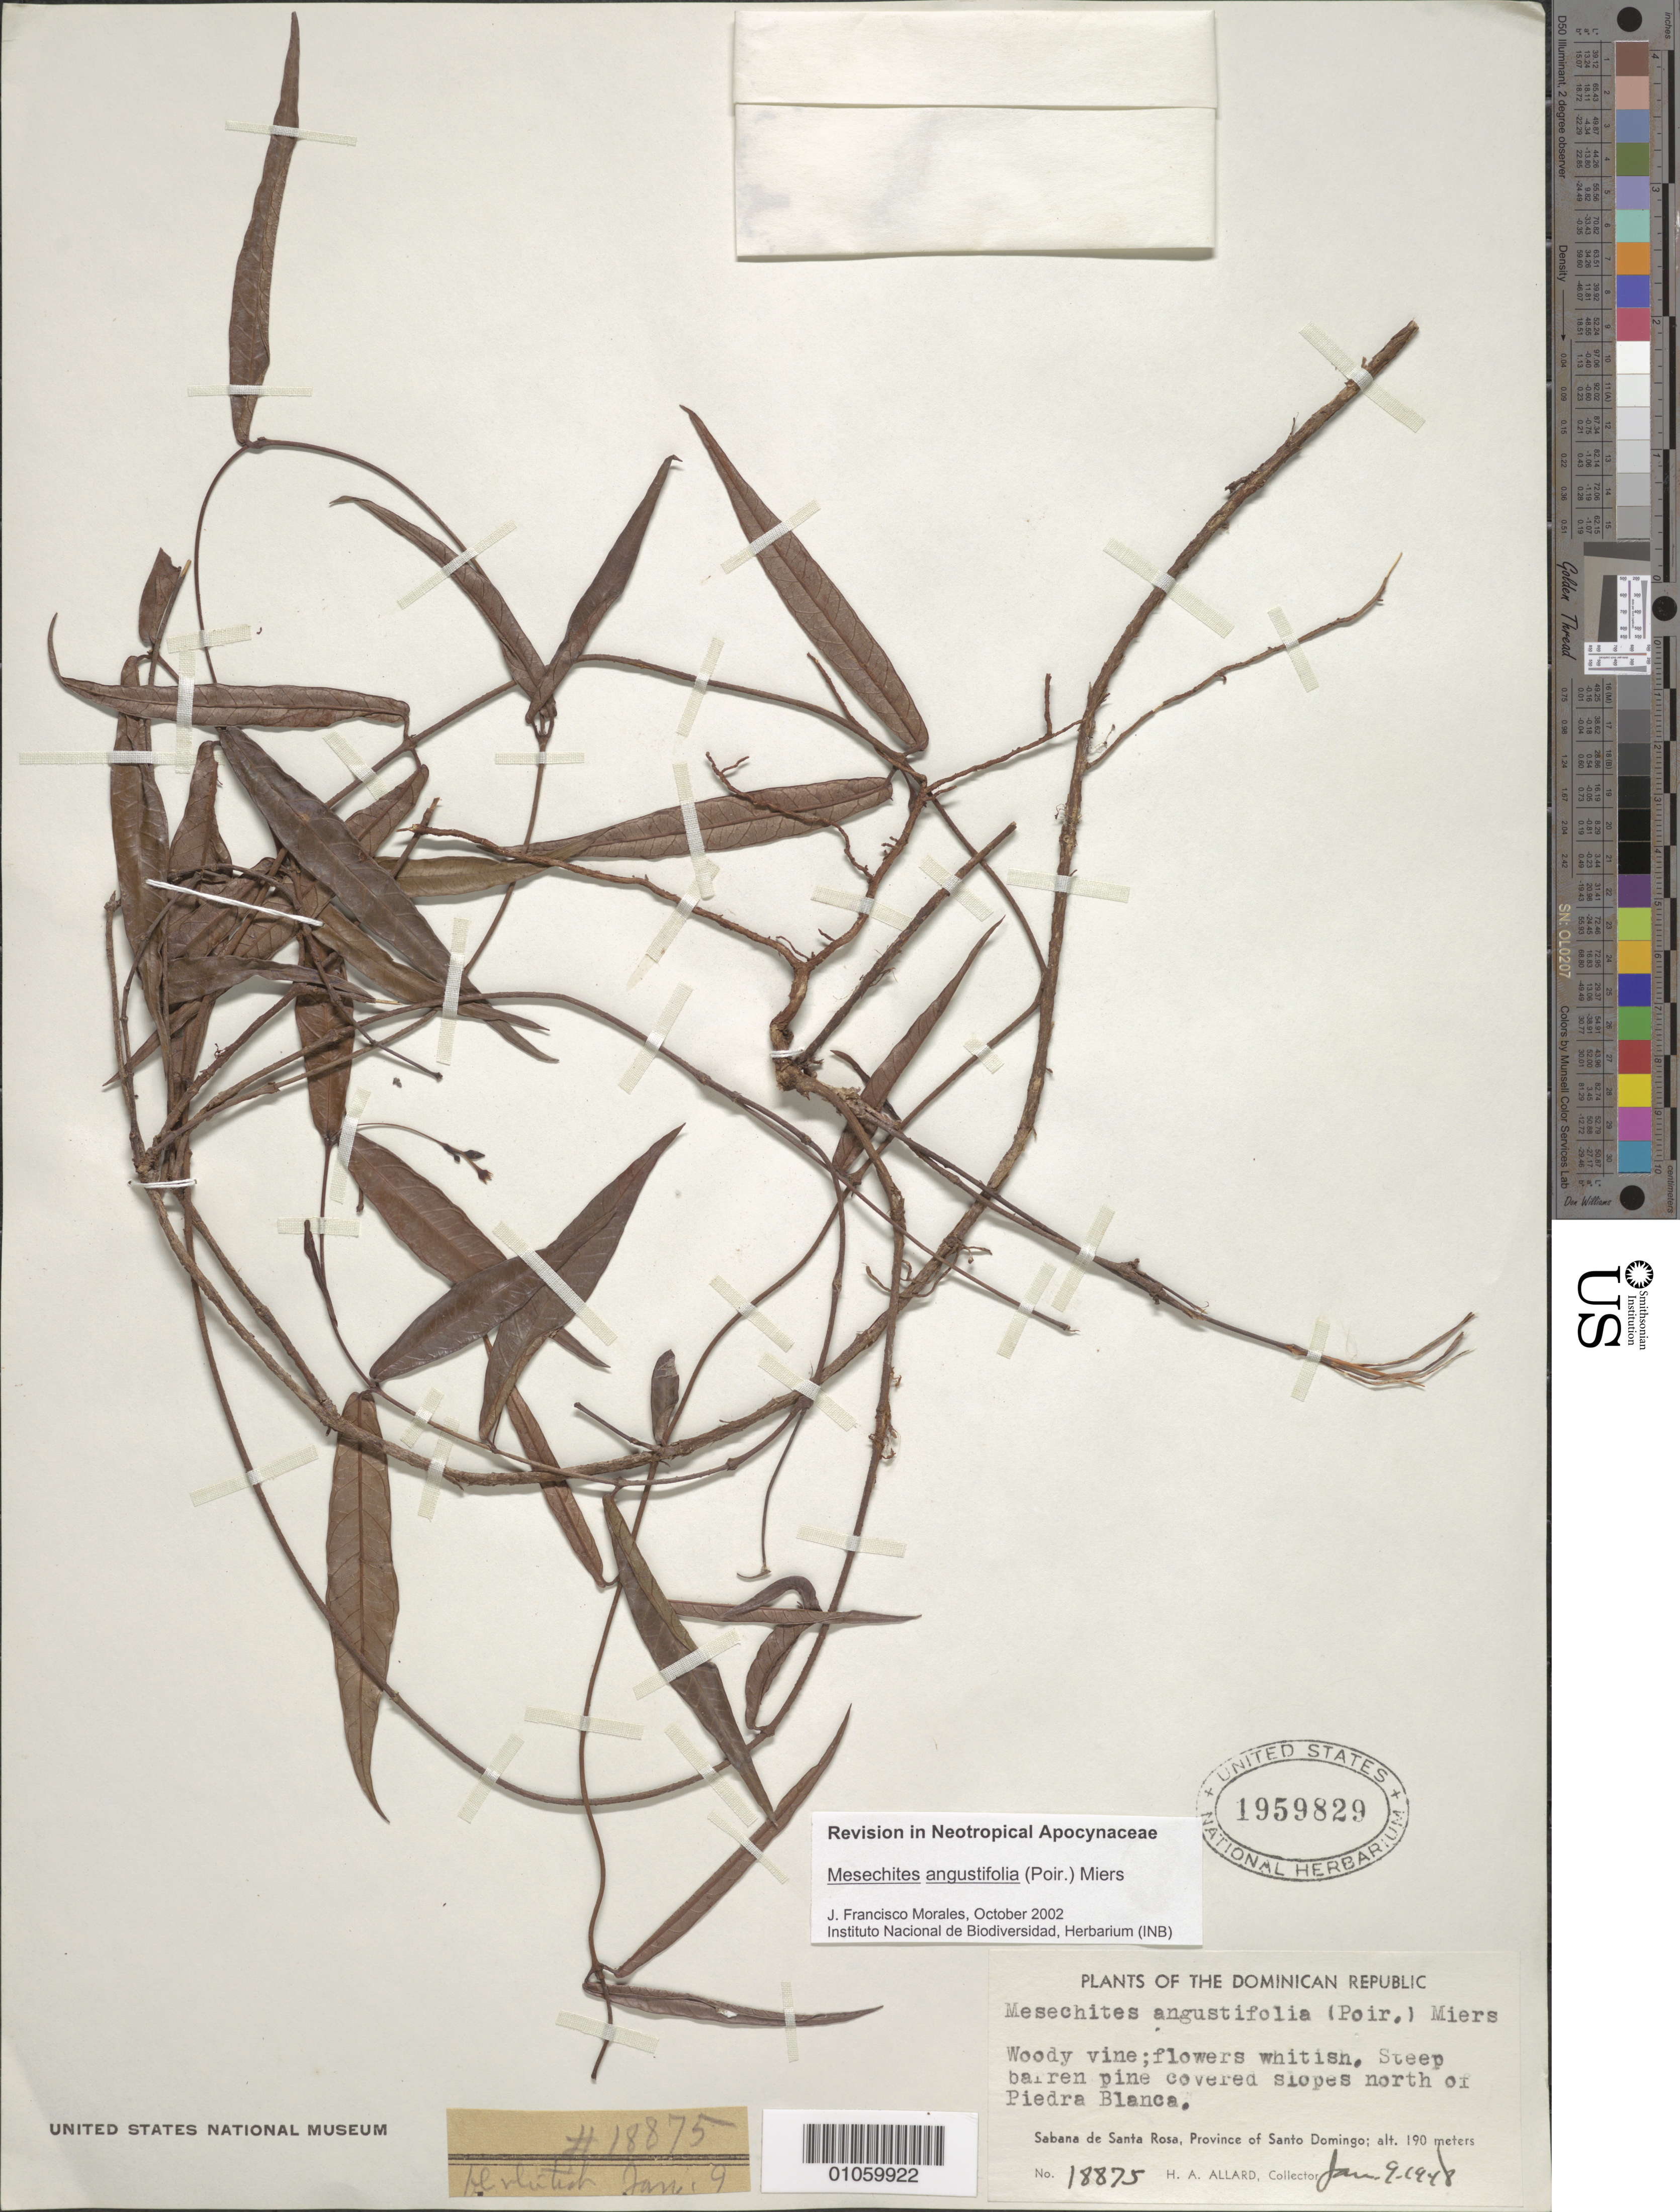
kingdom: Plantae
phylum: Tracheophyta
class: Magnoliopsida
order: Gentianales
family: Apocynaceae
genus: Mesechites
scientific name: Mesechites angustifolius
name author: (Poir.) Miers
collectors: H. A. Allard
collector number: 18875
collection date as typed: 09 Jan 1948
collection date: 1948-01-09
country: Dominican Republic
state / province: Santo Domingo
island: Hispaniola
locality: Slopes north of Piedra Blanca. Sabana de Santa Rosa.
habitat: steep barren pine covered slopes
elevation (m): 190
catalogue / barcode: US 1959829